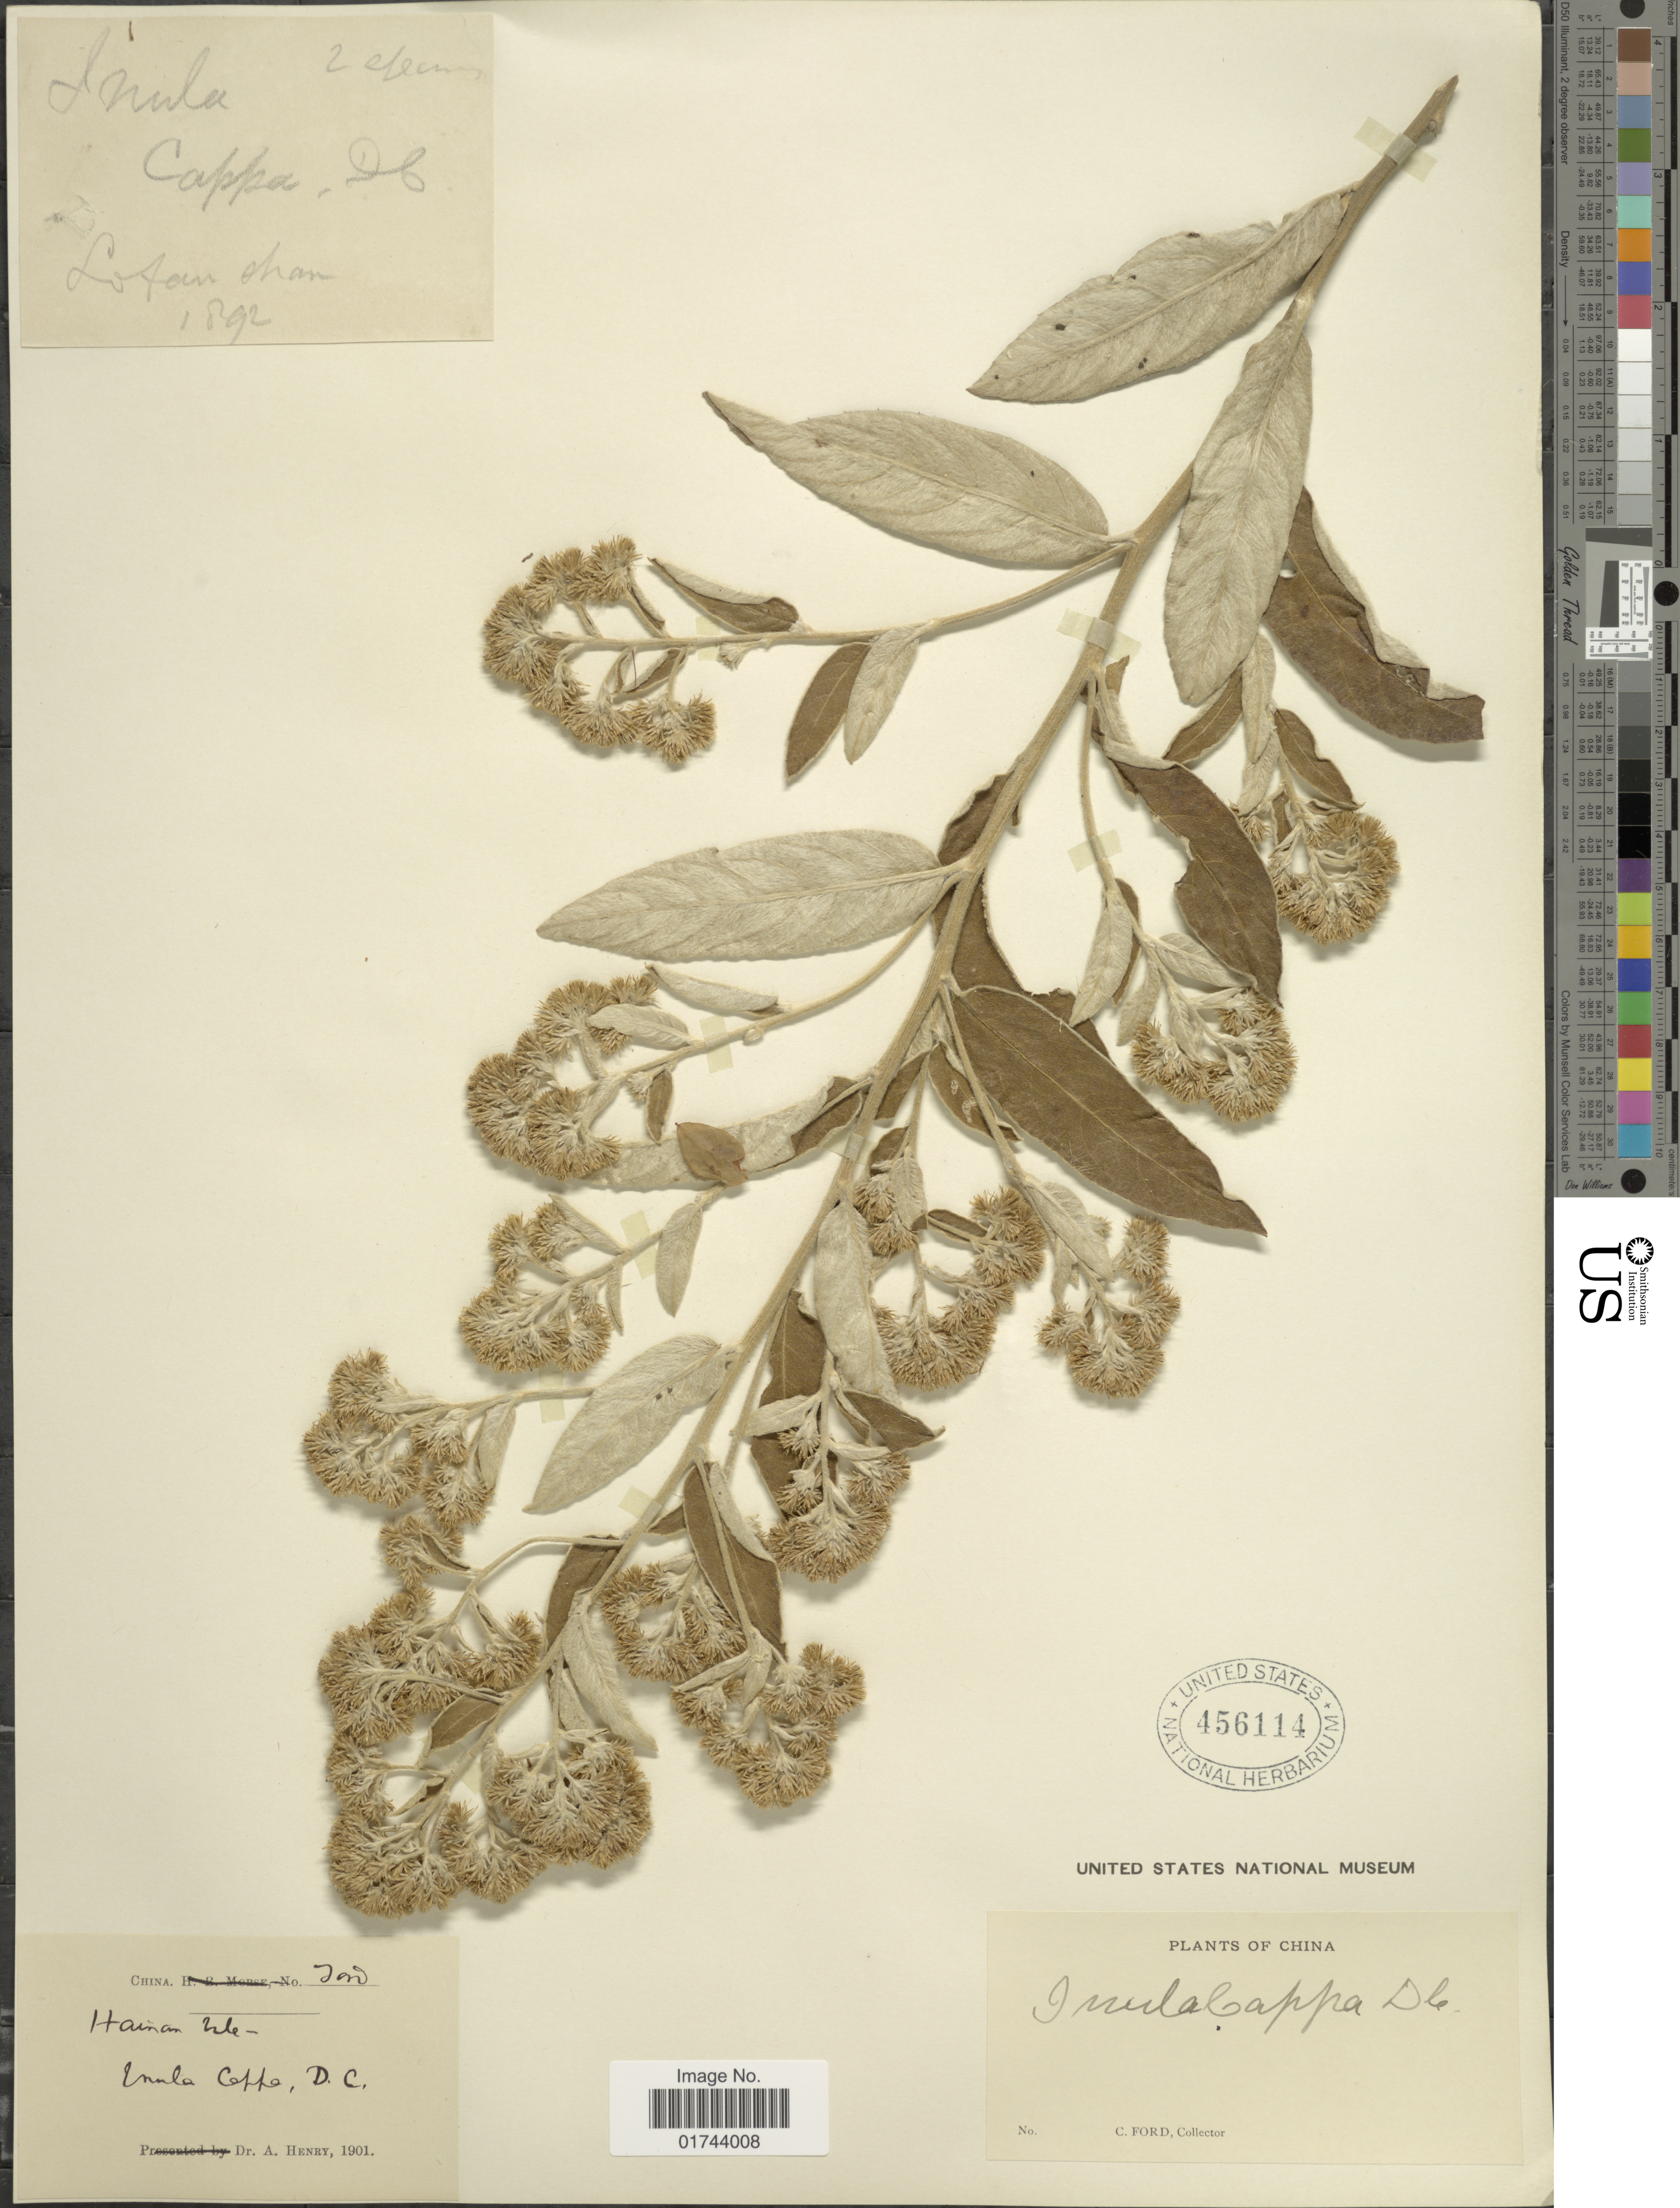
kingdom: Plantae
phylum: Tracheophyta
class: Magnoliopsida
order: Asterales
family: Asteraceae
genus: Inula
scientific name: Inula cappa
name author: (Buch.-Ham. ex D. Don) DC.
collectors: C. Ford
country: China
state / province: Hainan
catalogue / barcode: US 456114